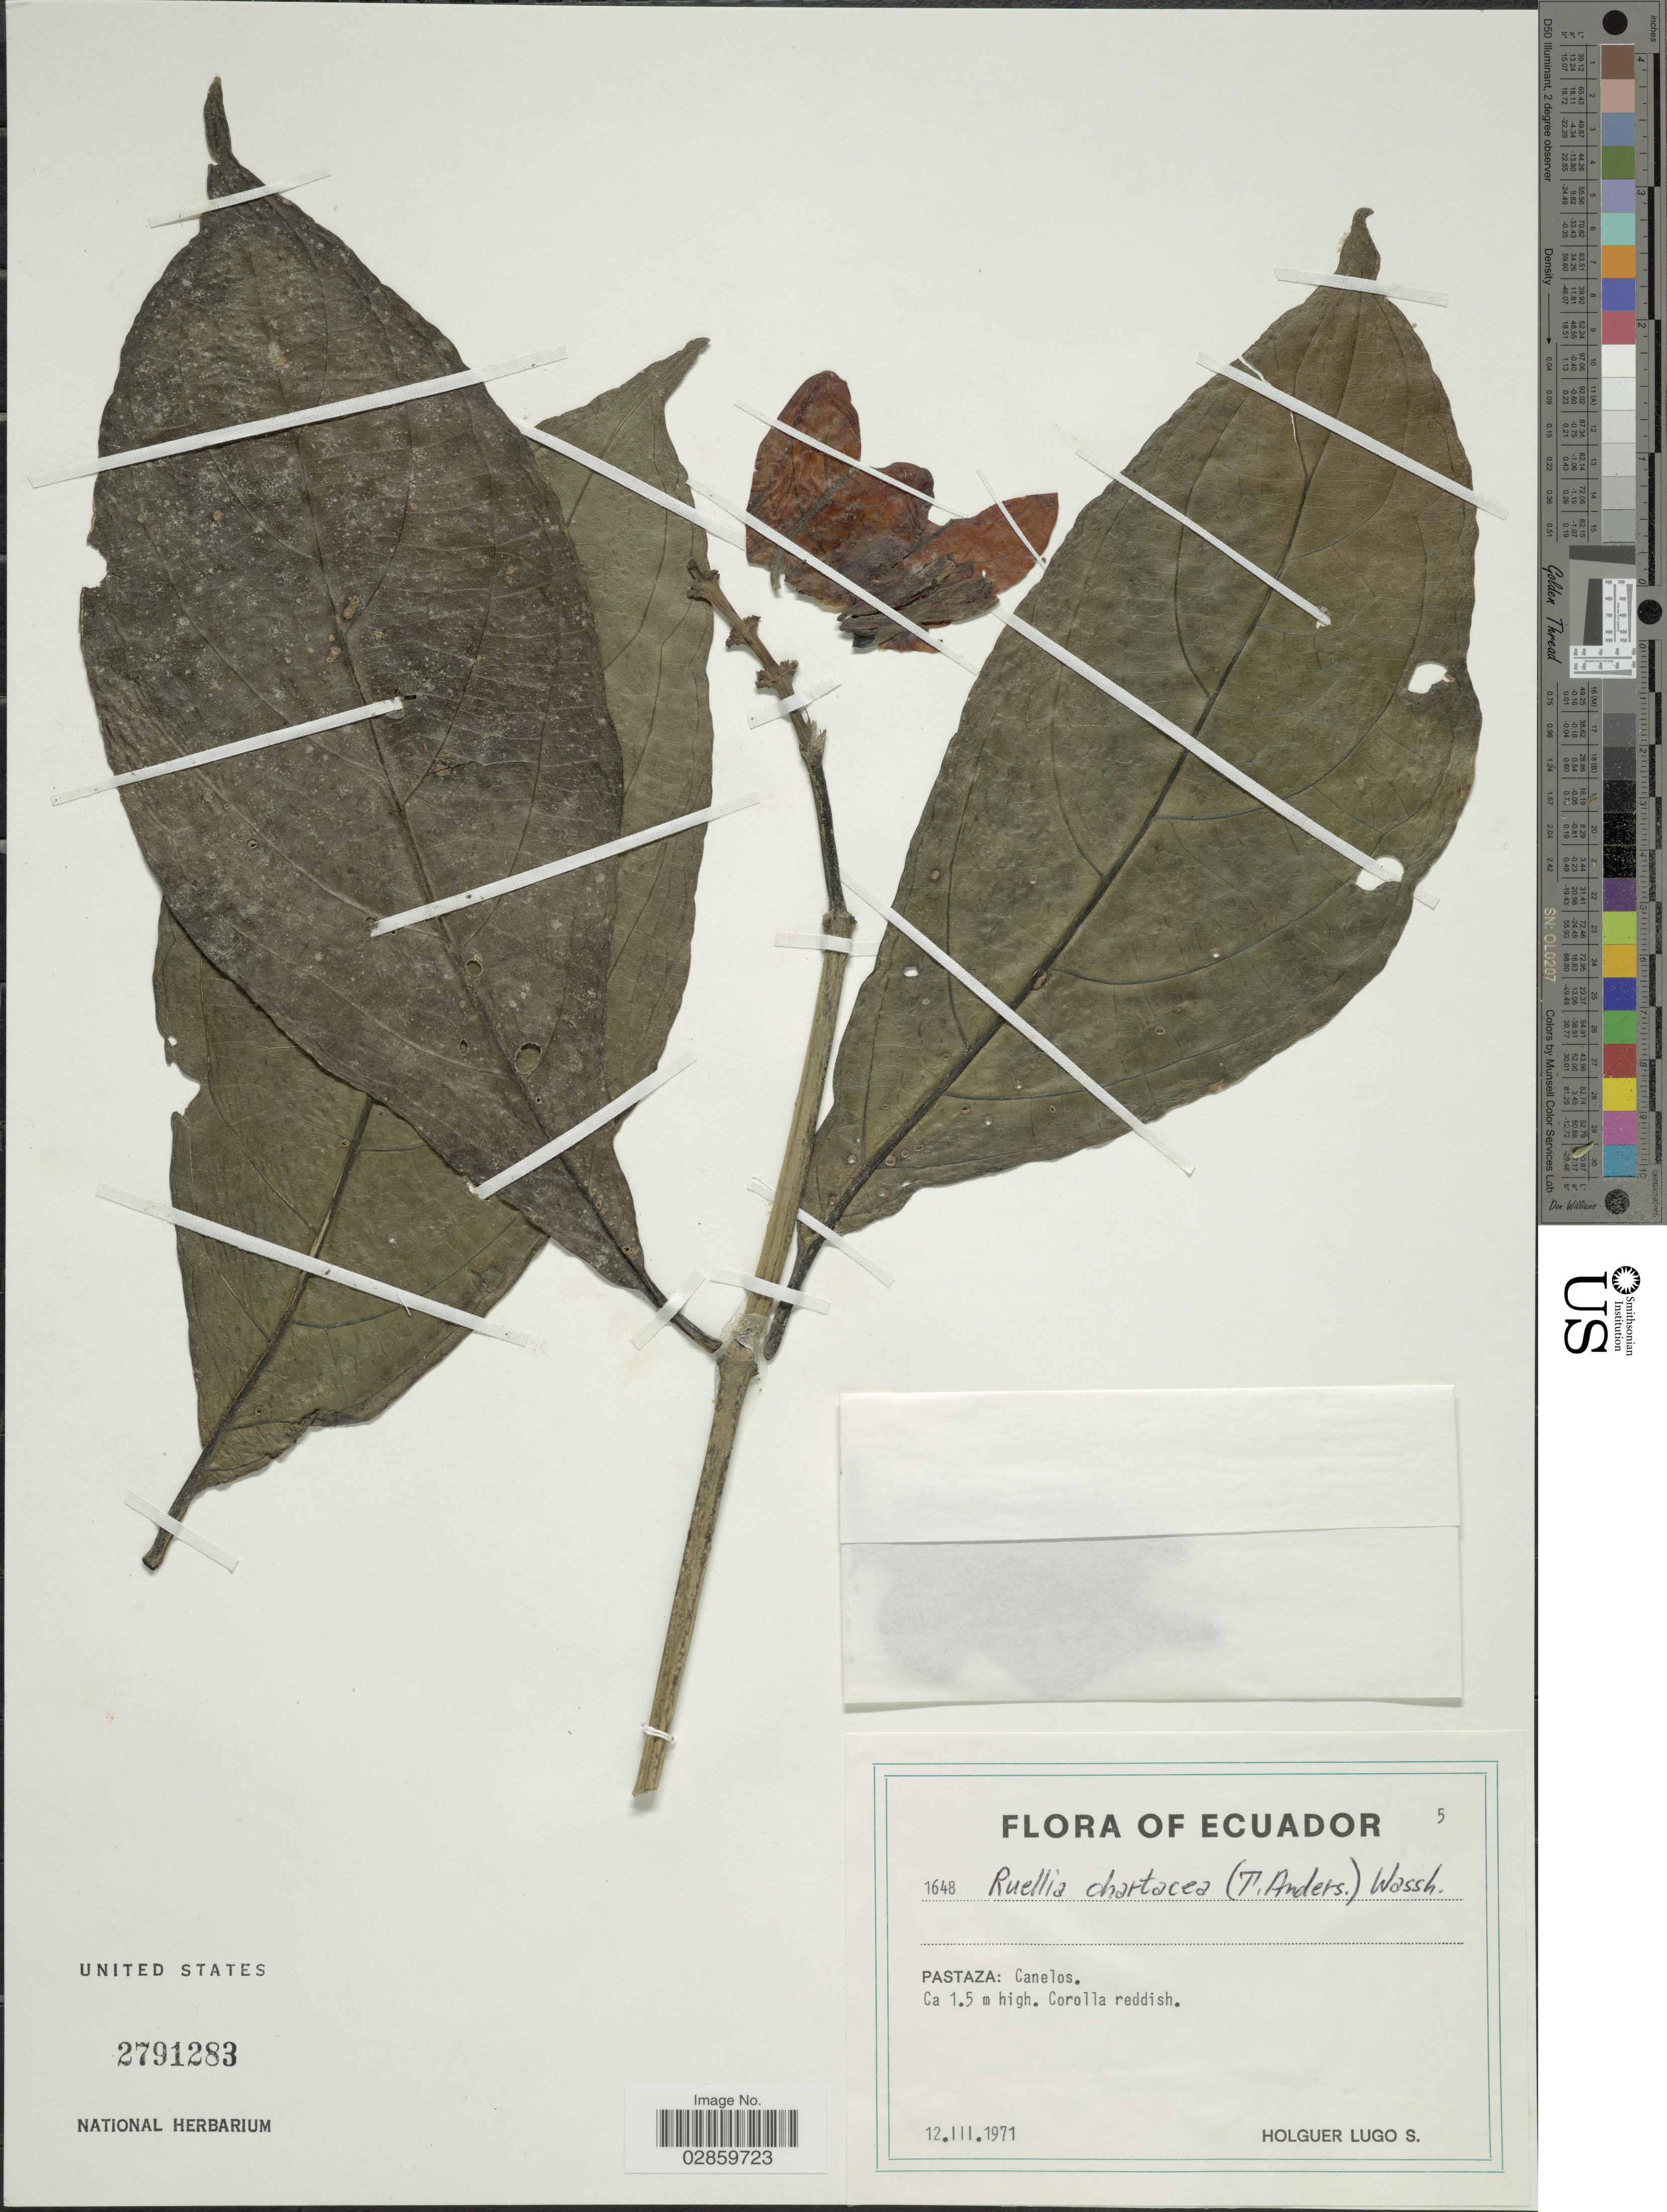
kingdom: Plantae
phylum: Tracheophyta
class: Magnoliopsida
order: Lamiales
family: Acanthaceae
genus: Ruellia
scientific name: Ruellia chartacea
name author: (T. Anderson) Wassh.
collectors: H. Lugo S.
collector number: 1648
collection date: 1971-03-12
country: Ecuador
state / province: Pastaza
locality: Canelos.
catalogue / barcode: US 2791283